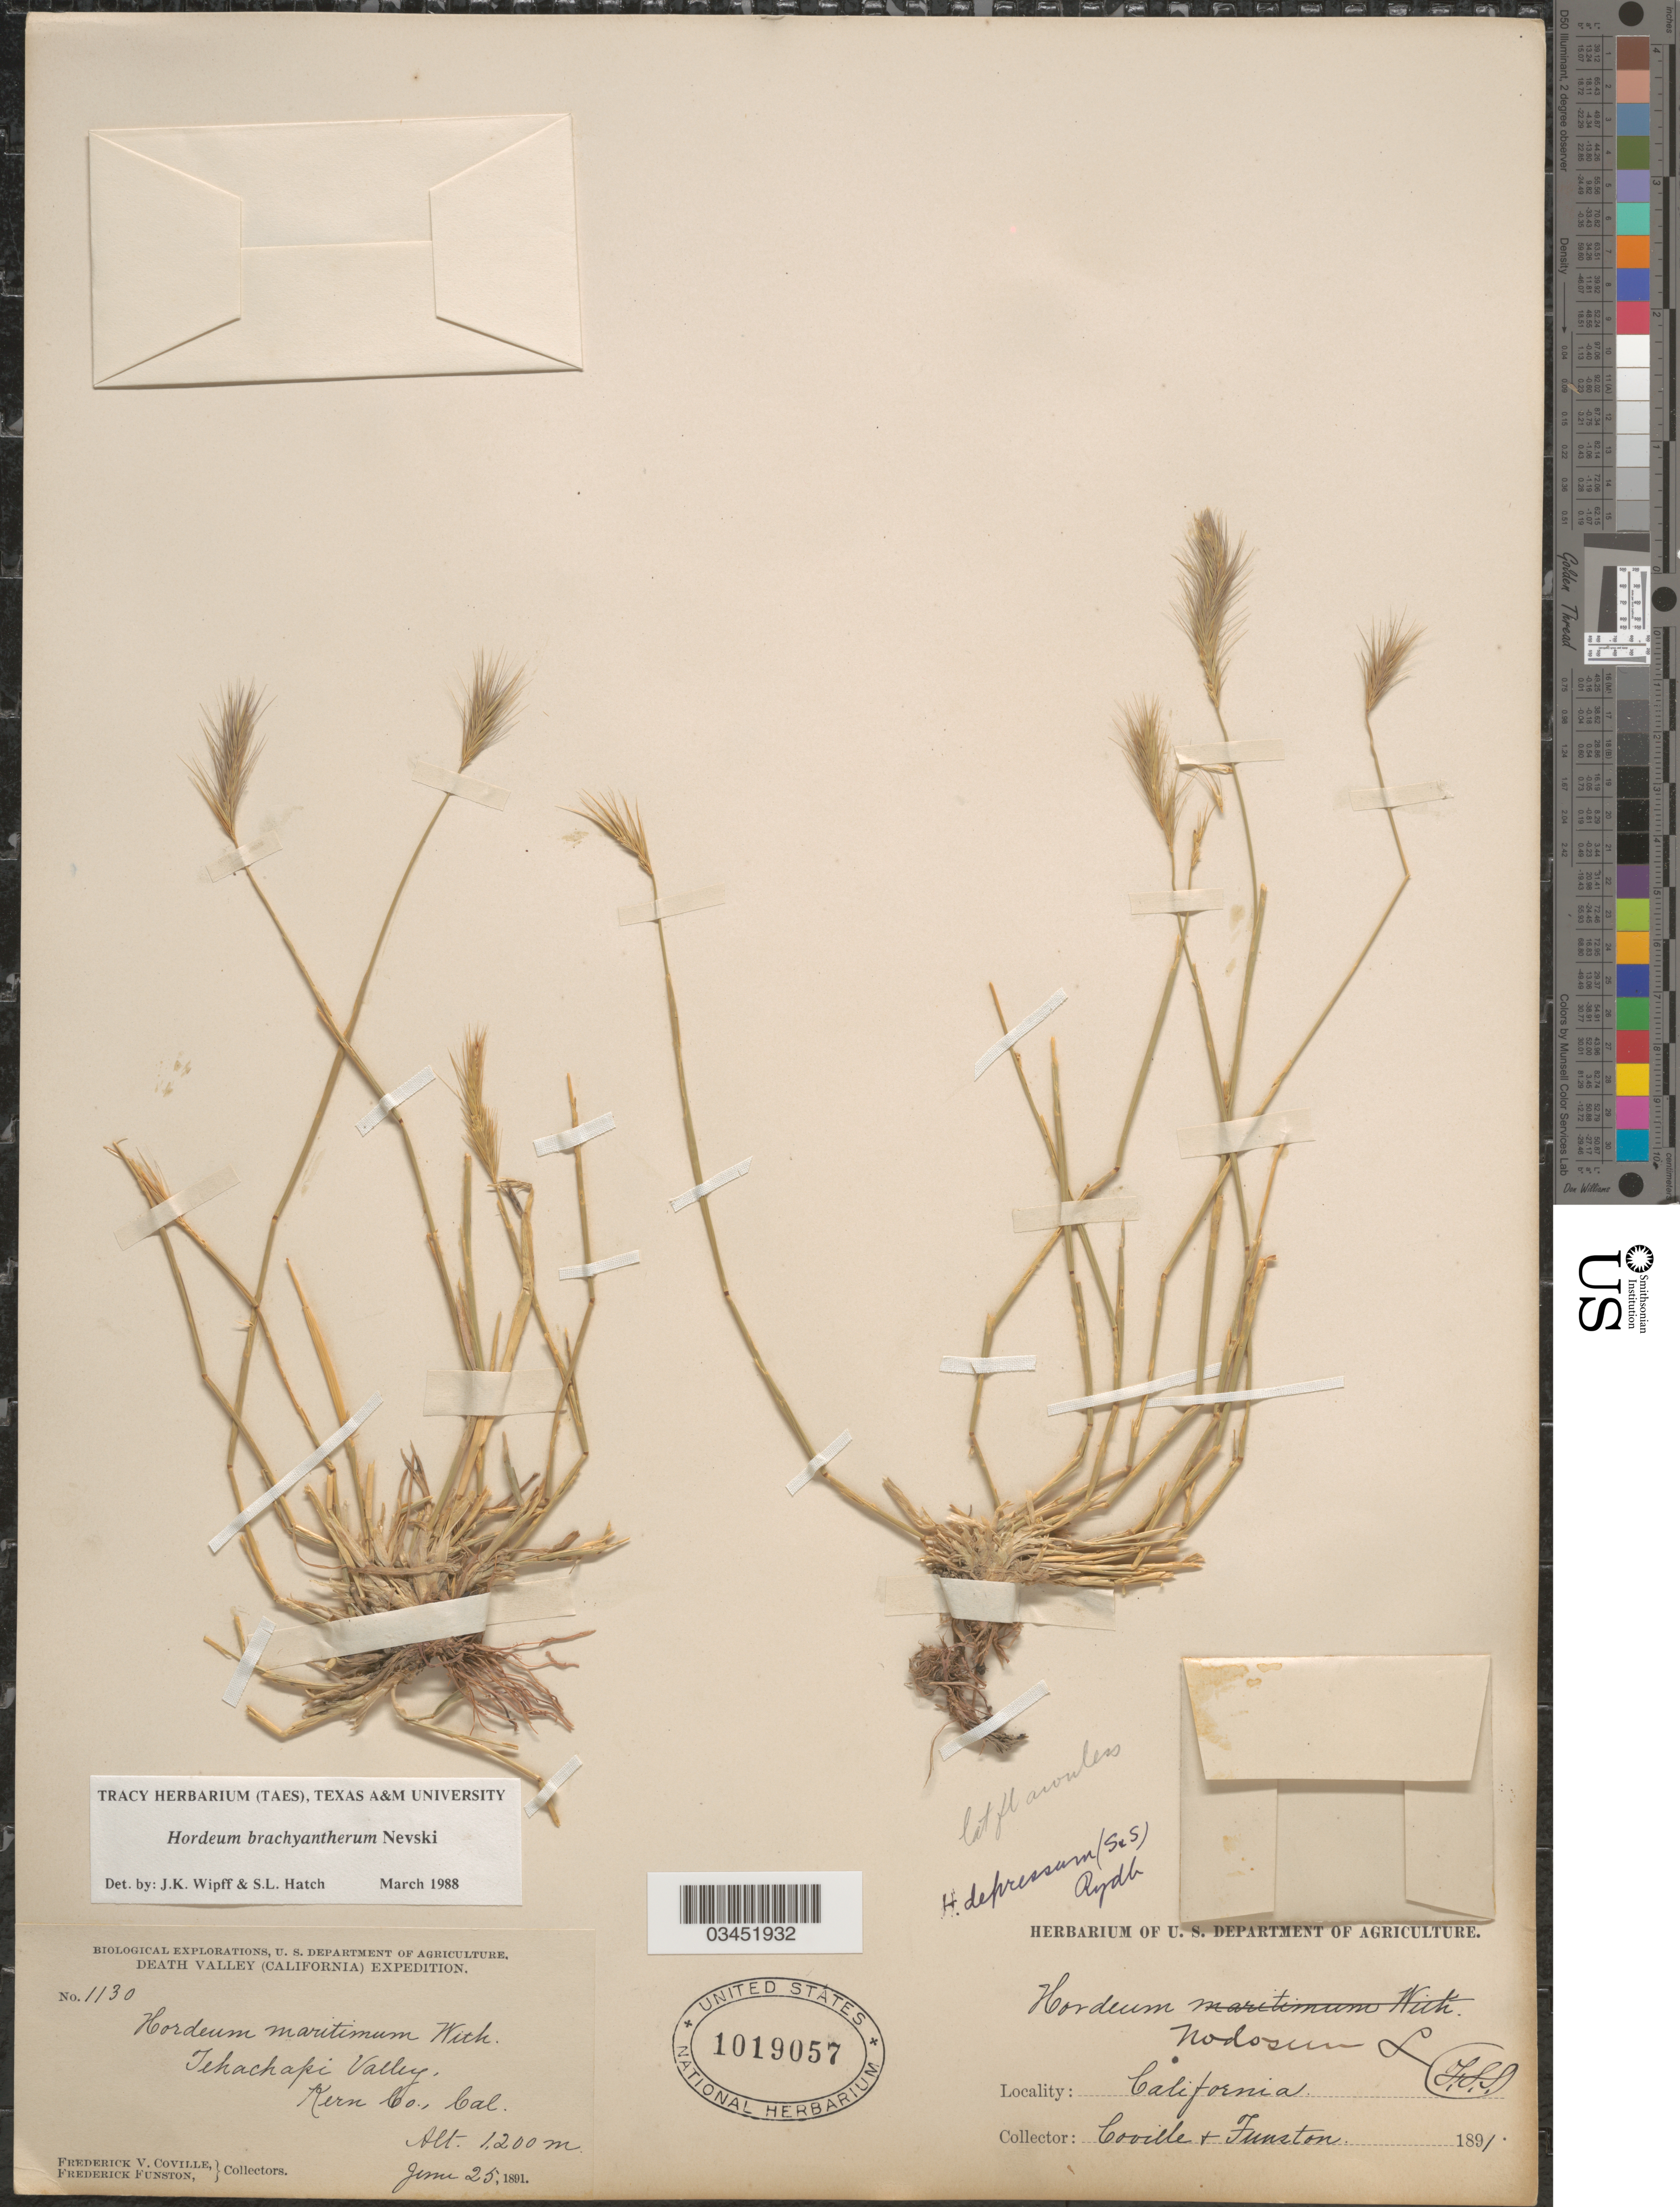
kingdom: Plantae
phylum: Tracheophyta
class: Liliopsida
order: Poales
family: Poaceae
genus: Hordeum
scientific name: Hordeum brachyantherum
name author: Nevski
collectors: F. V. Coville & F. Funston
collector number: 1130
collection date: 1891-06-25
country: United States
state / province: California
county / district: Kern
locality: Biological Explorations. Death Valley (California) Expedition. Tehachapi Valley. Kern Co.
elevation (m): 1200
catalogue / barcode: US 1019057